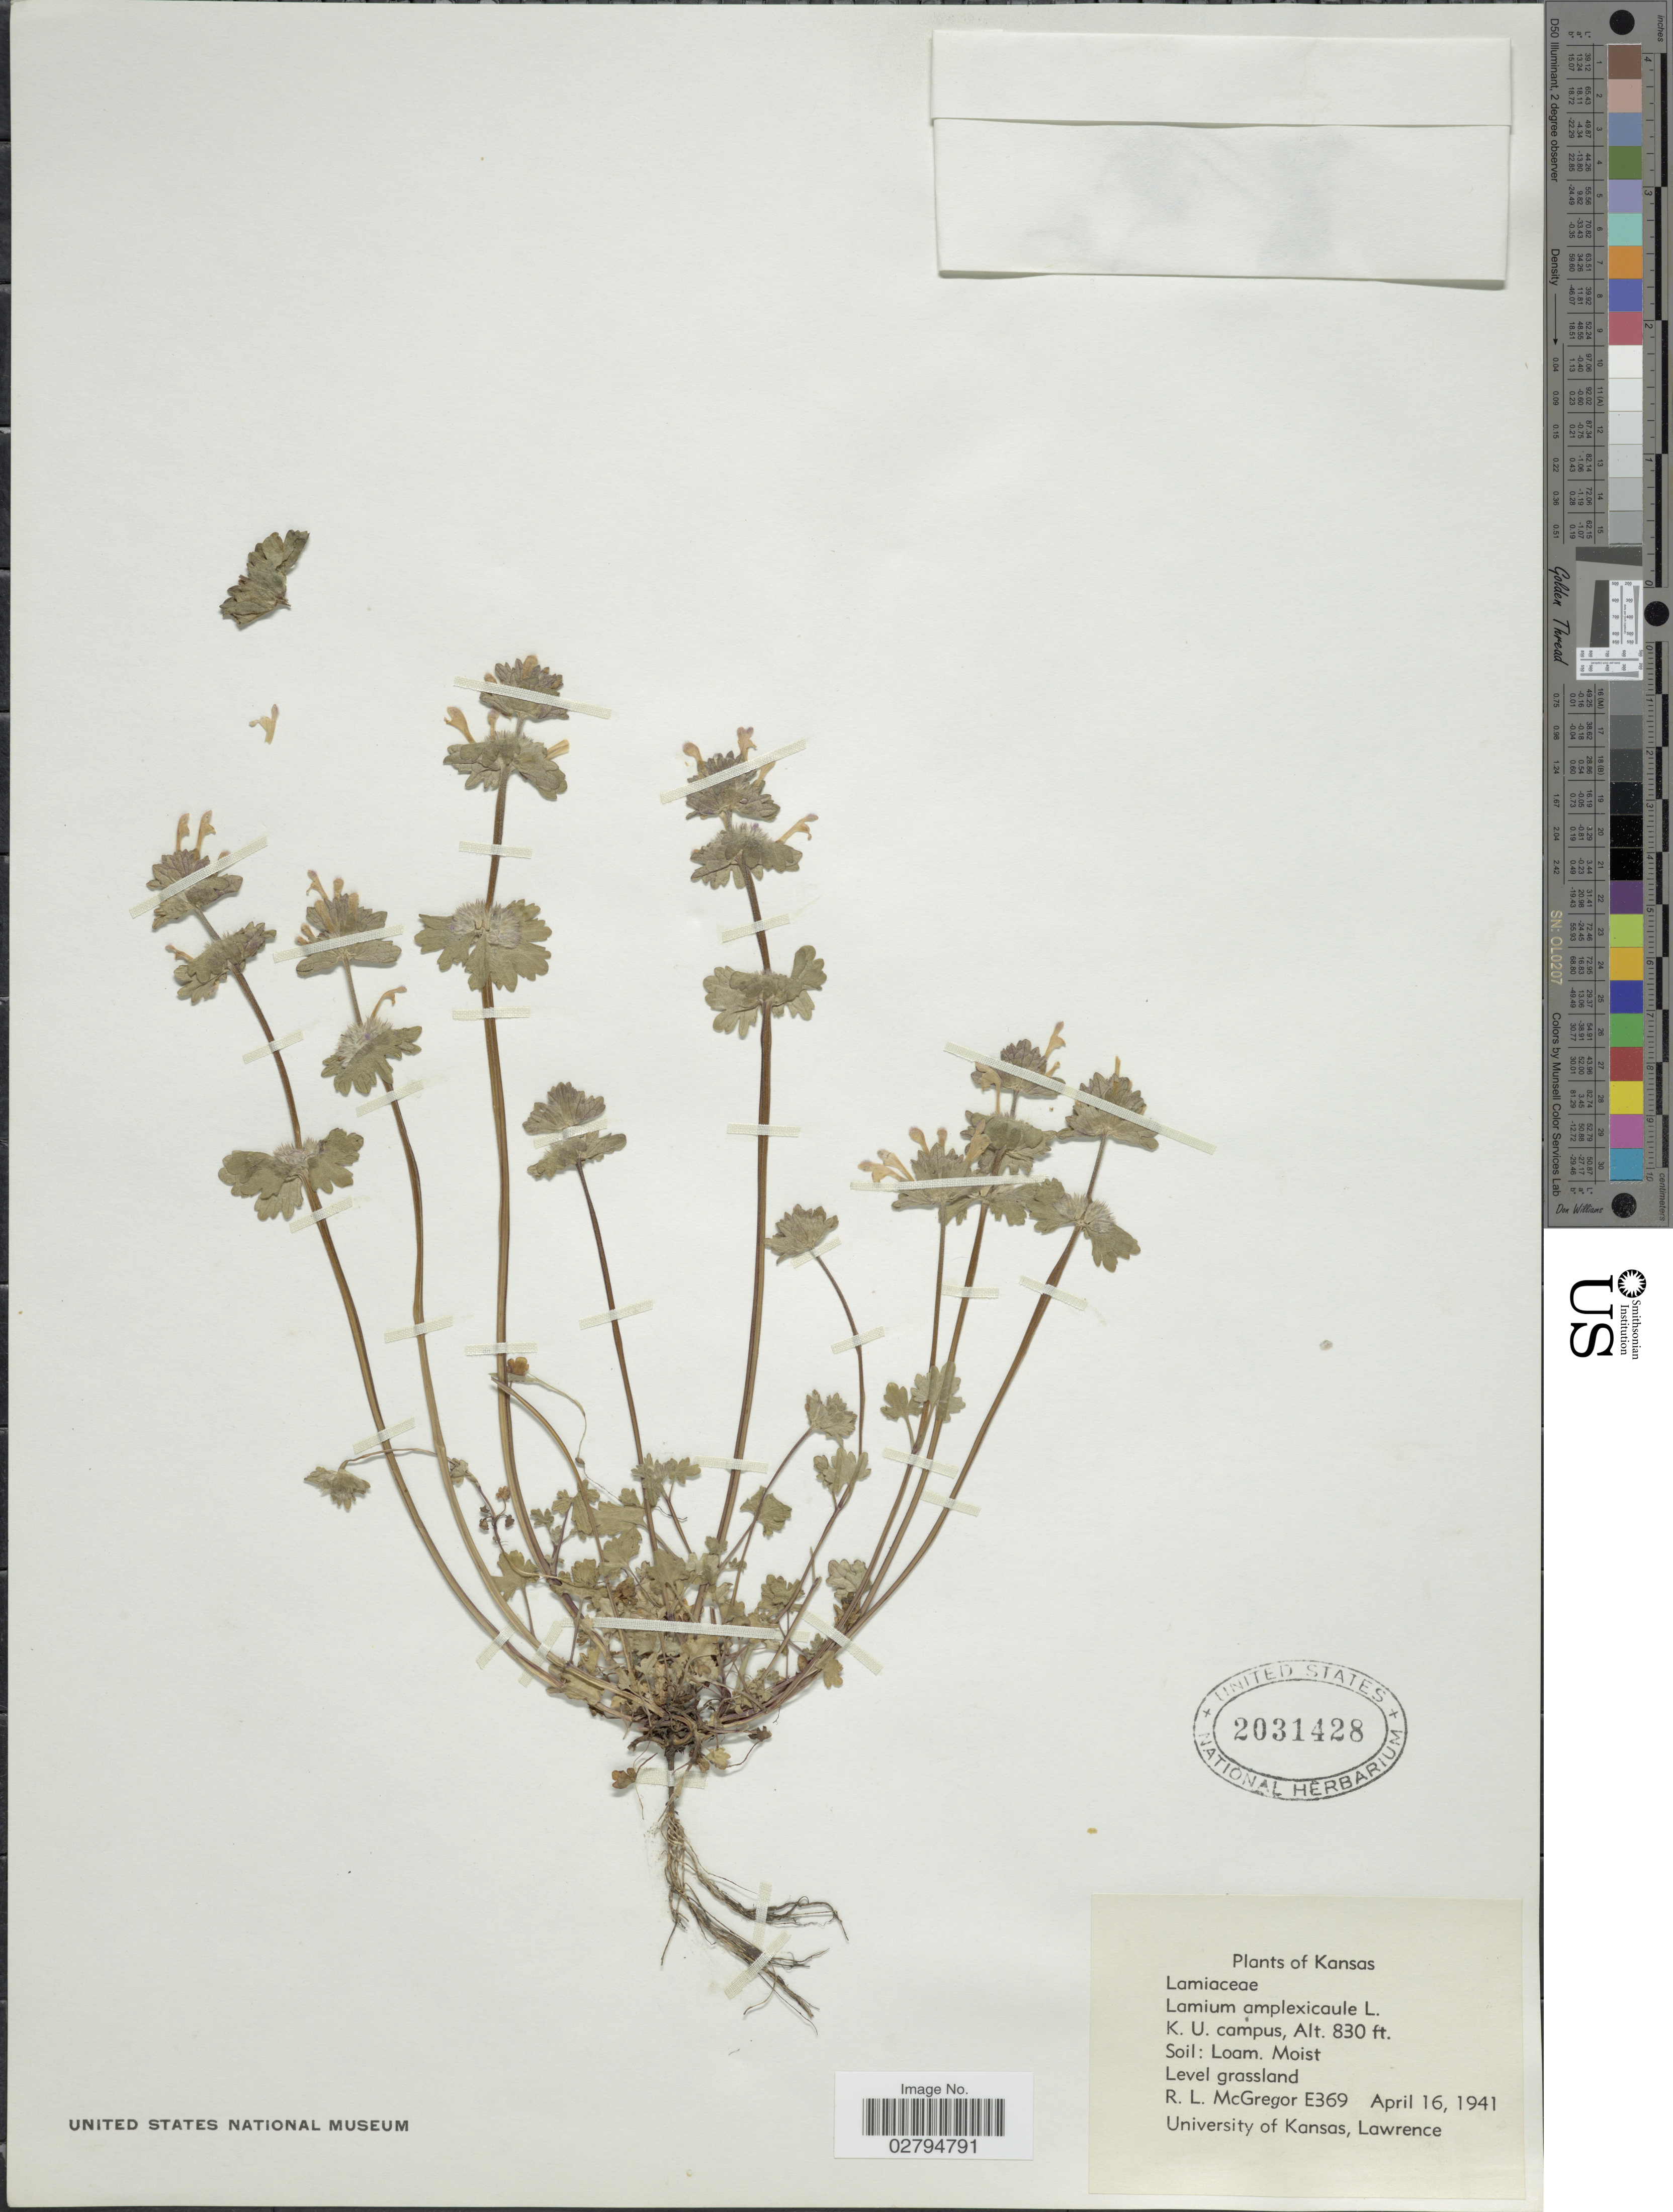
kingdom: Plantae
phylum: Tracheophyta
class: Magnoliopsida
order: Lamiales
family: Lamiaceae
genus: Lamium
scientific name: Lamium amplexicaule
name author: L.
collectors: R. McGregor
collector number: E369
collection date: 1941-04-16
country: United States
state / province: Kansas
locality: K.U. campus.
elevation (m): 253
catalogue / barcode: US 2031428